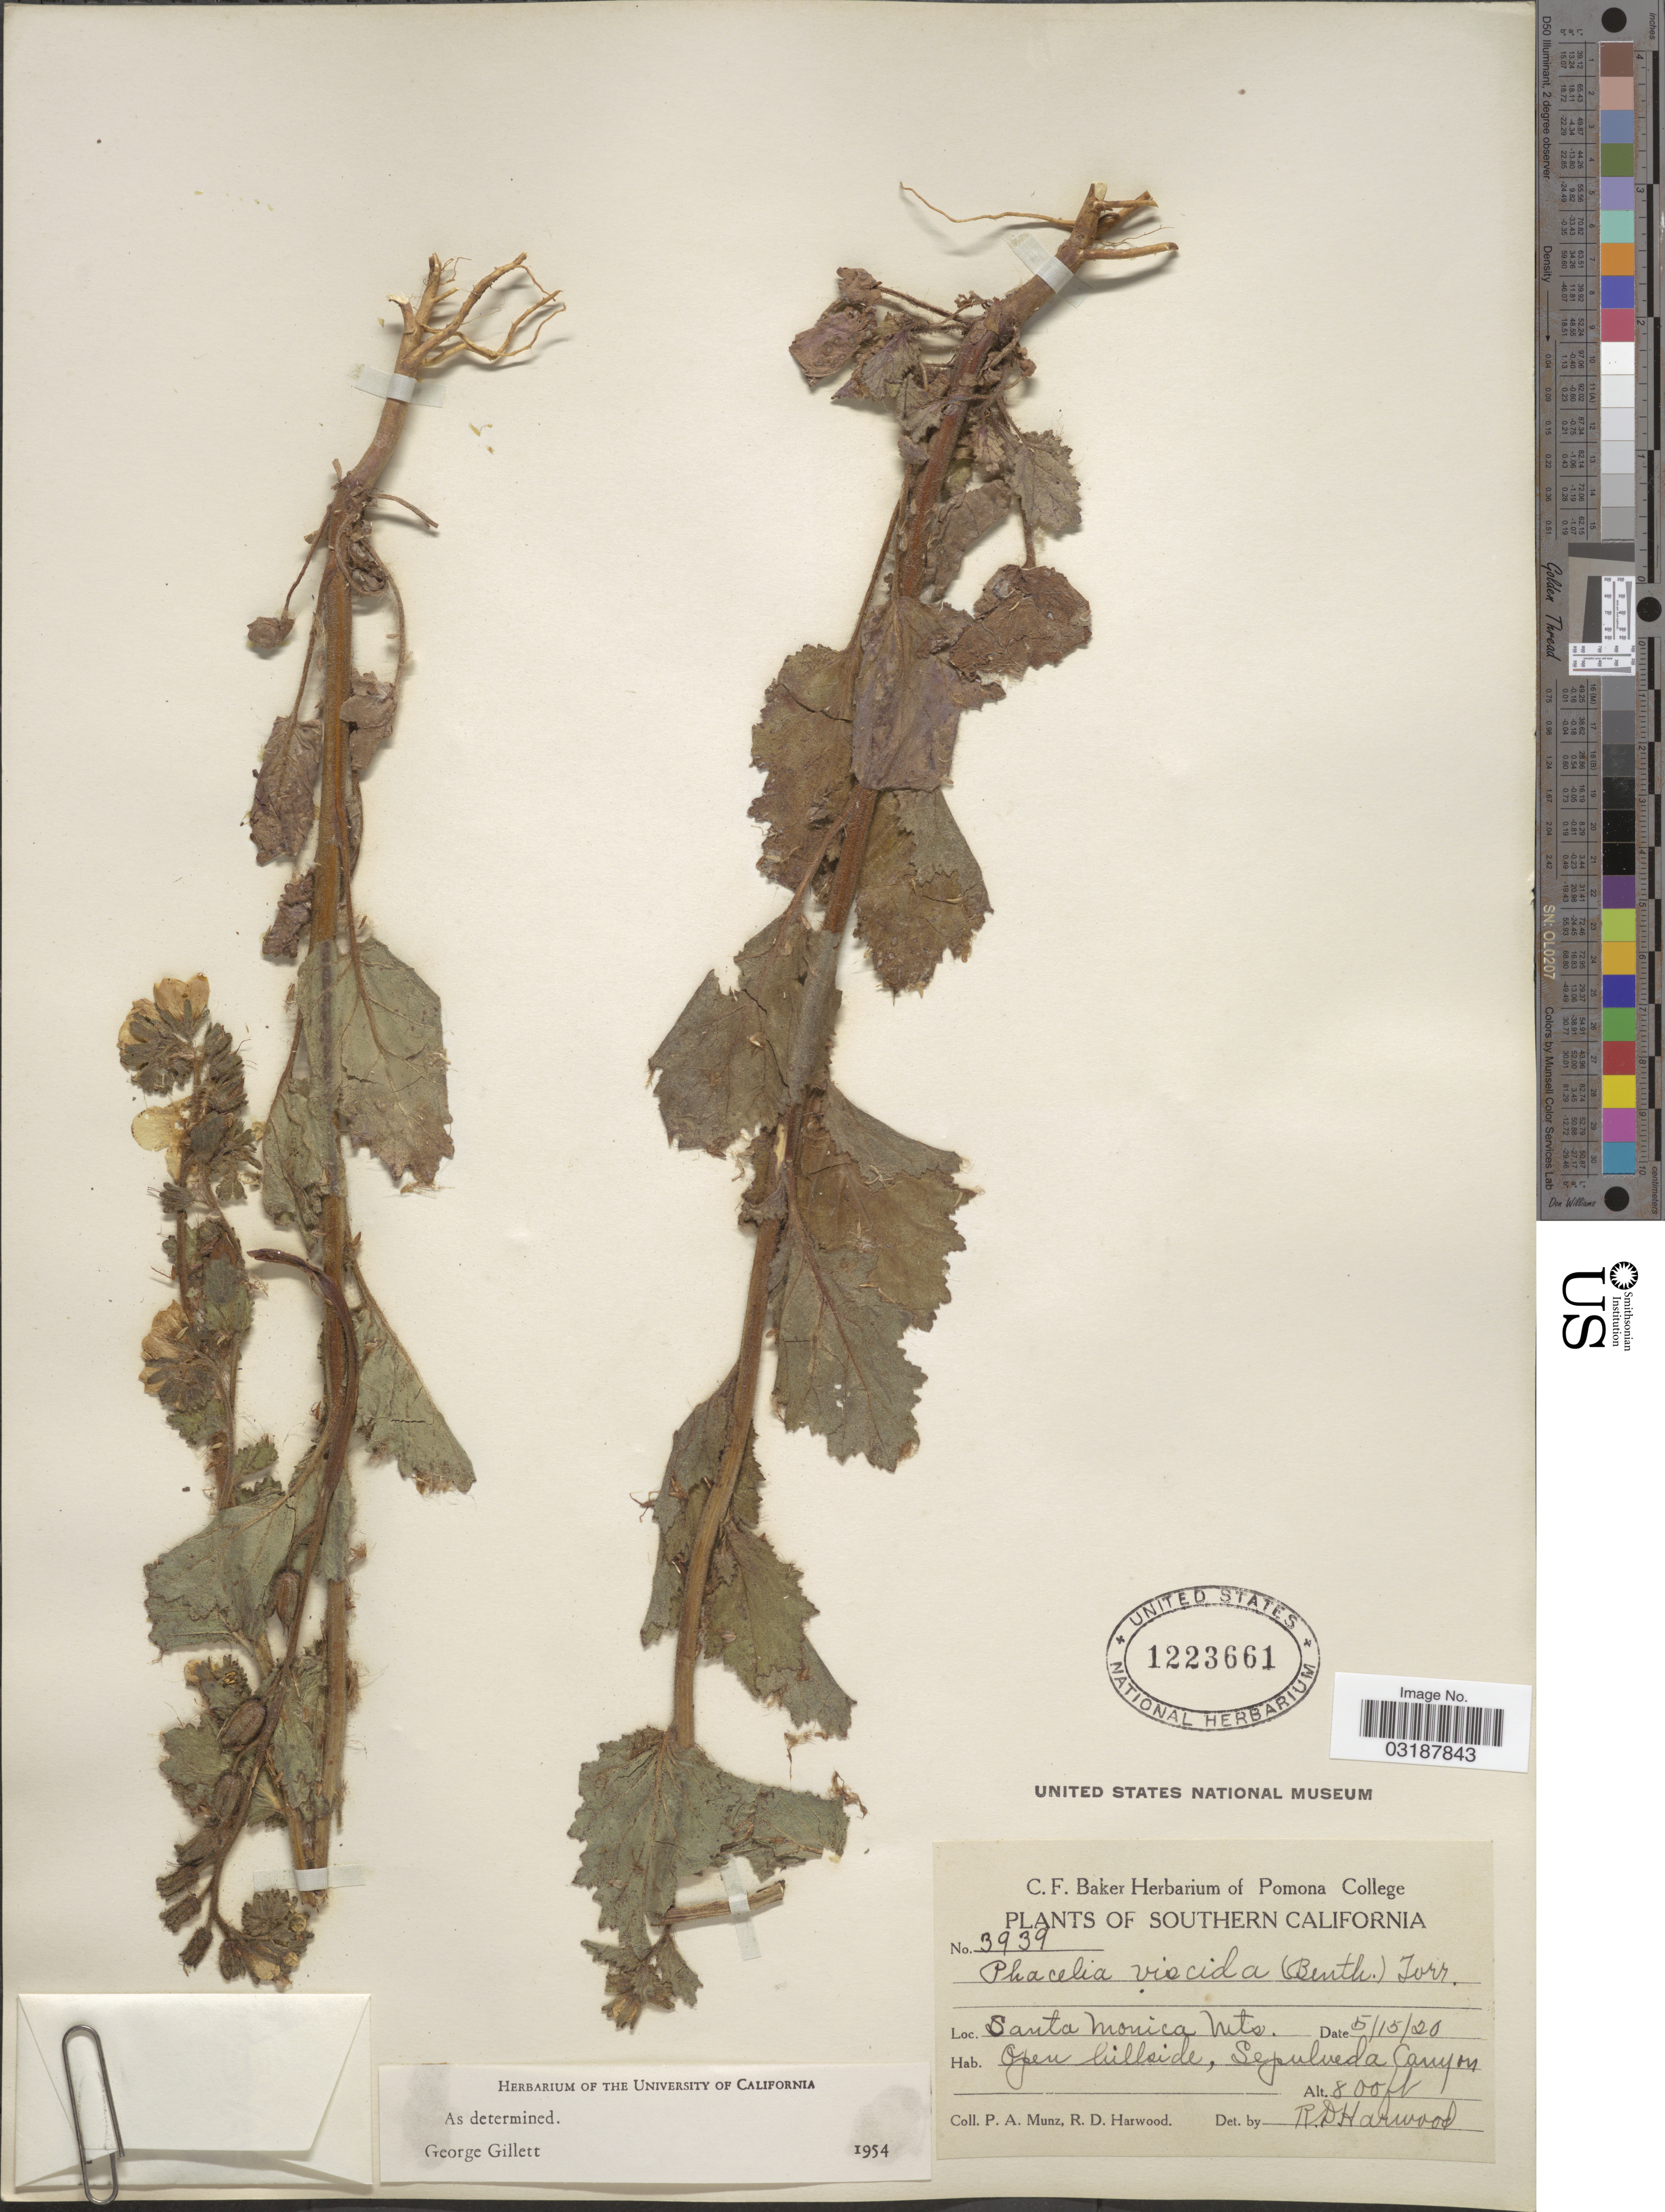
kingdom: Plantae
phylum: Tracheophyta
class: Magnoliopsida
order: Boraginales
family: Hydrophyllaceae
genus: Phacelia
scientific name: Phacelia viscida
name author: (Benth.) Torr.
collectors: P. A. Munz & R. Harwood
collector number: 3939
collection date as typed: Transcribed d/m/y: 15/5/20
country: United States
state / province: California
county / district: Los Angeles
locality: Southern California, Santa Monica Mts., Open hillside, Sepulveda Canyon.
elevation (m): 244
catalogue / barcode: US 1223661